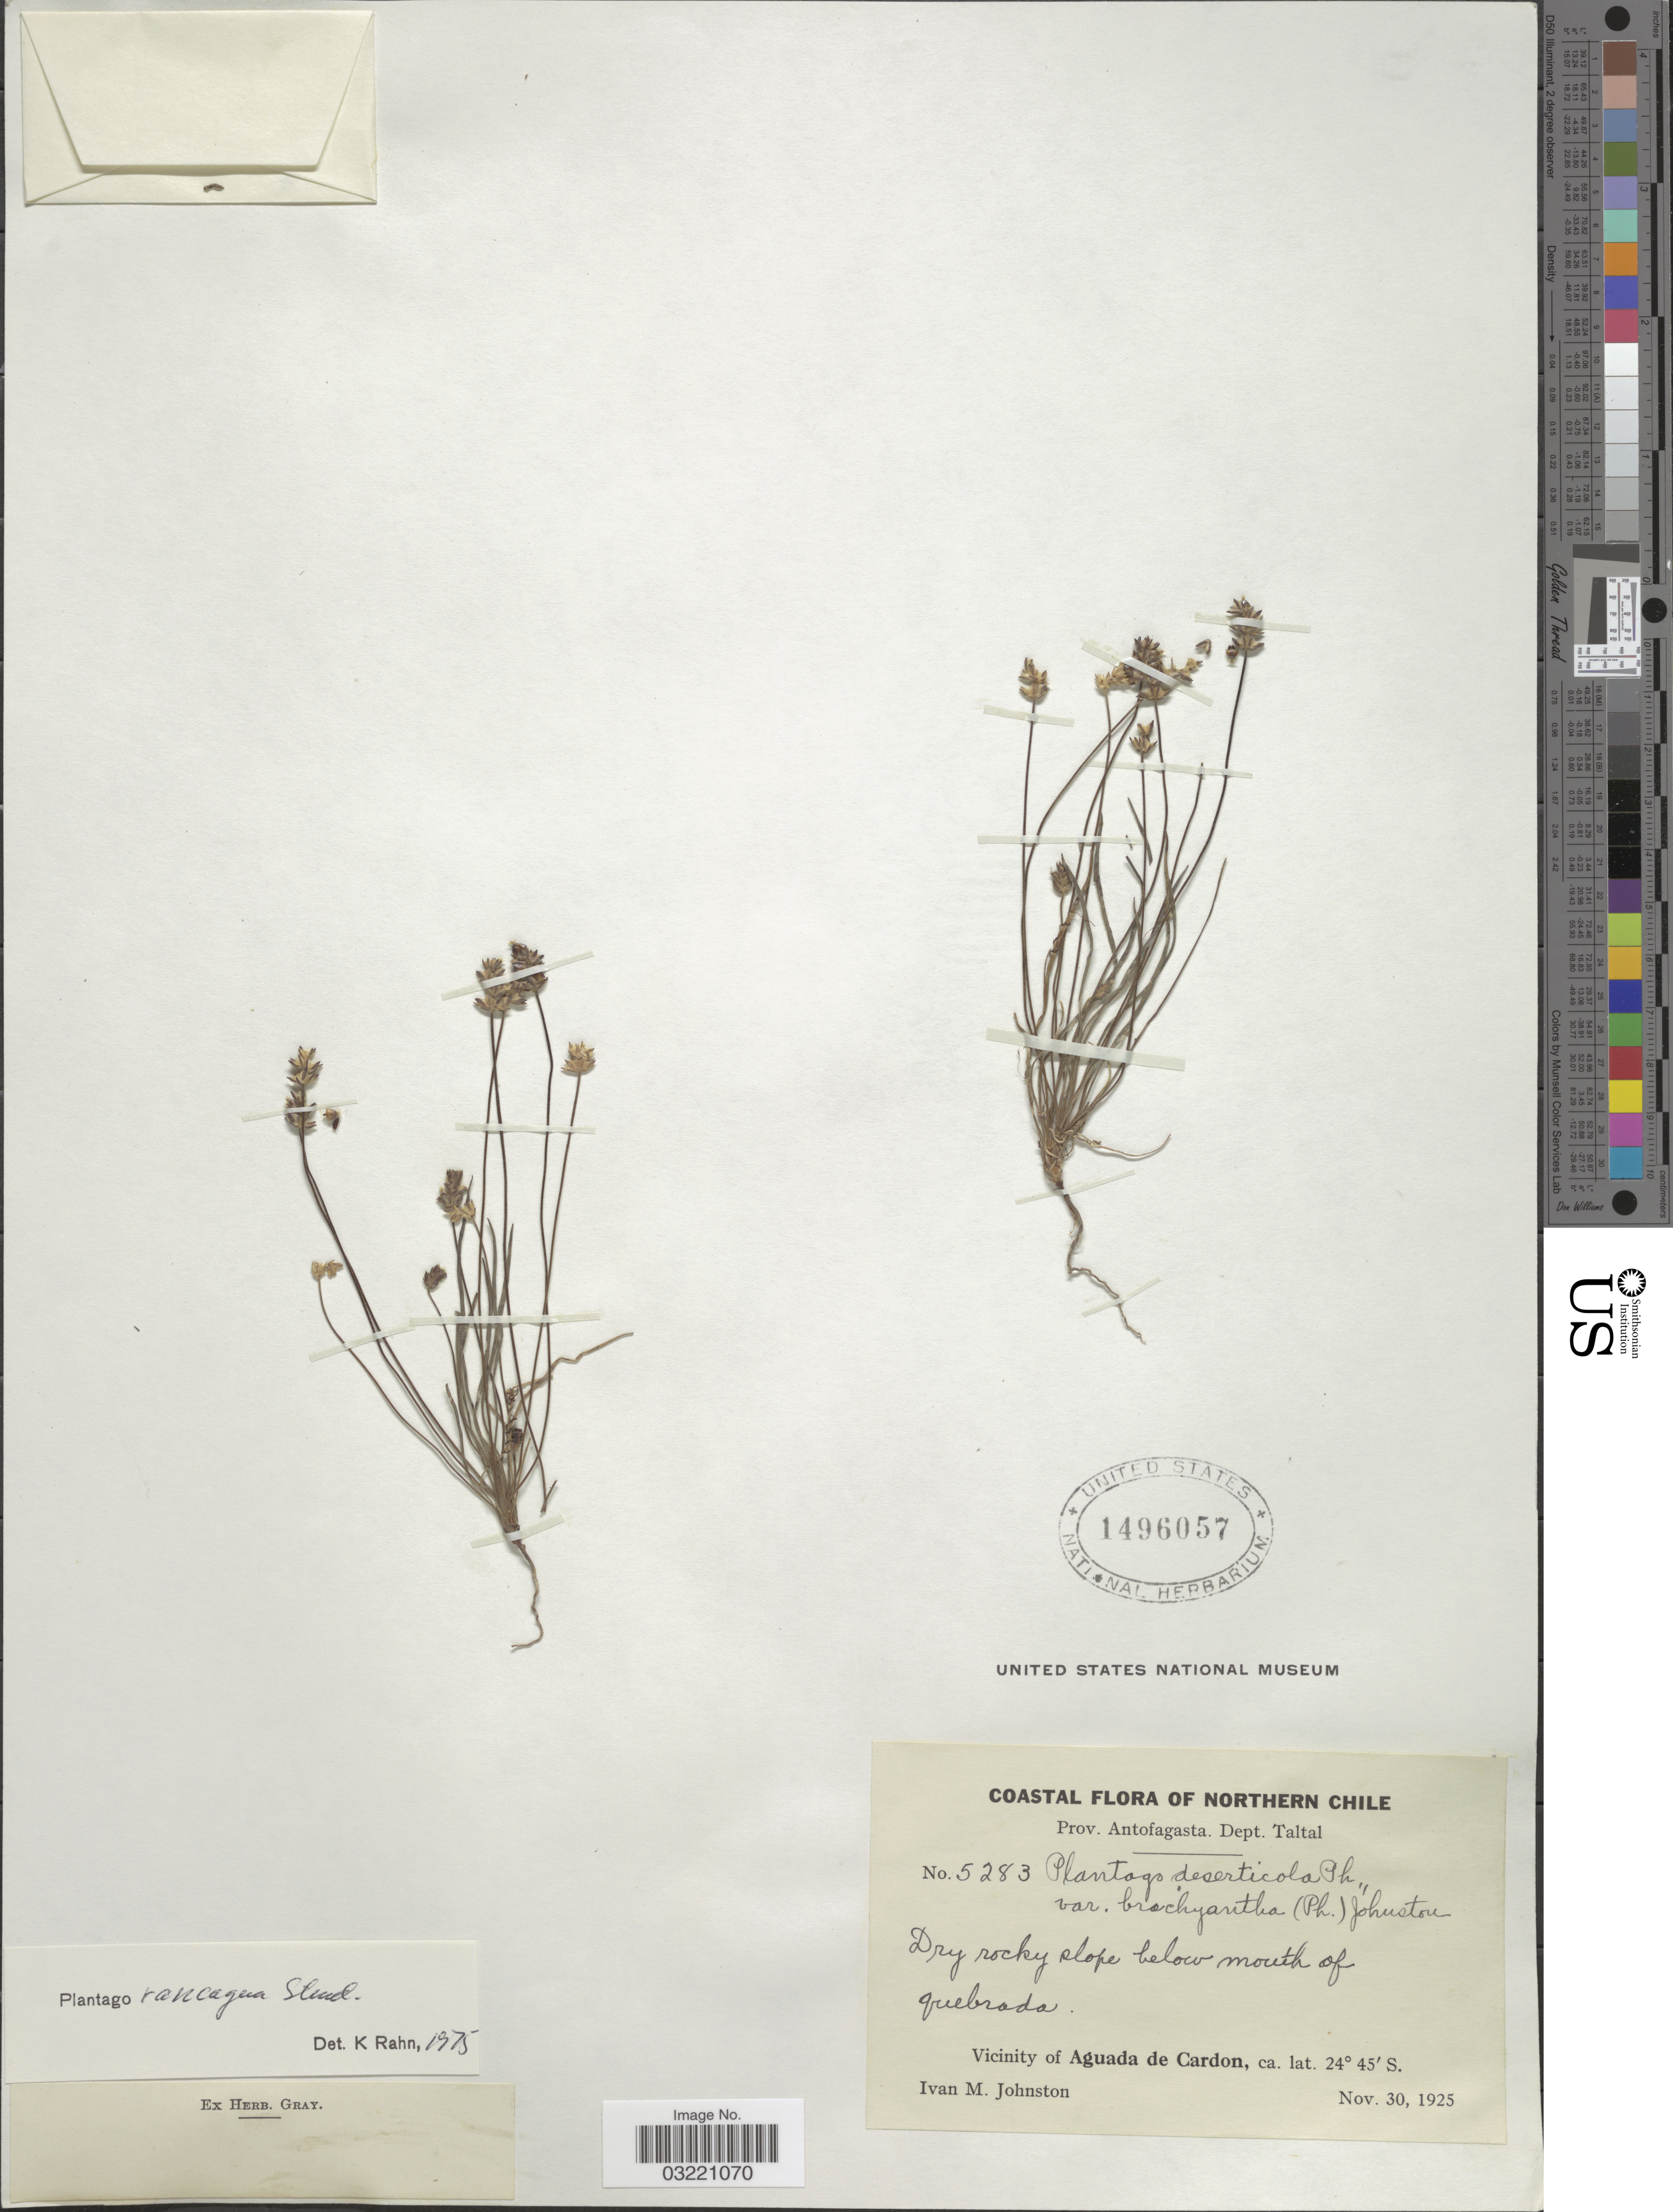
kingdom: Plantae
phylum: Tracheophyta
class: Magnoliopsida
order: Lamiales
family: Plantaginaceae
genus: Plantago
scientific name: Plantago rancaguae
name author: Steud.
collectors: I.M. Johnston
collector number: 5283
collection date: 1925-11-30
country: Chile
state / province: Antofagasta (II)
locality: Northern Chile. Dept. Taltal. Vicinity of Aguada de Cardon.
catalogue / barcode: US 1496057